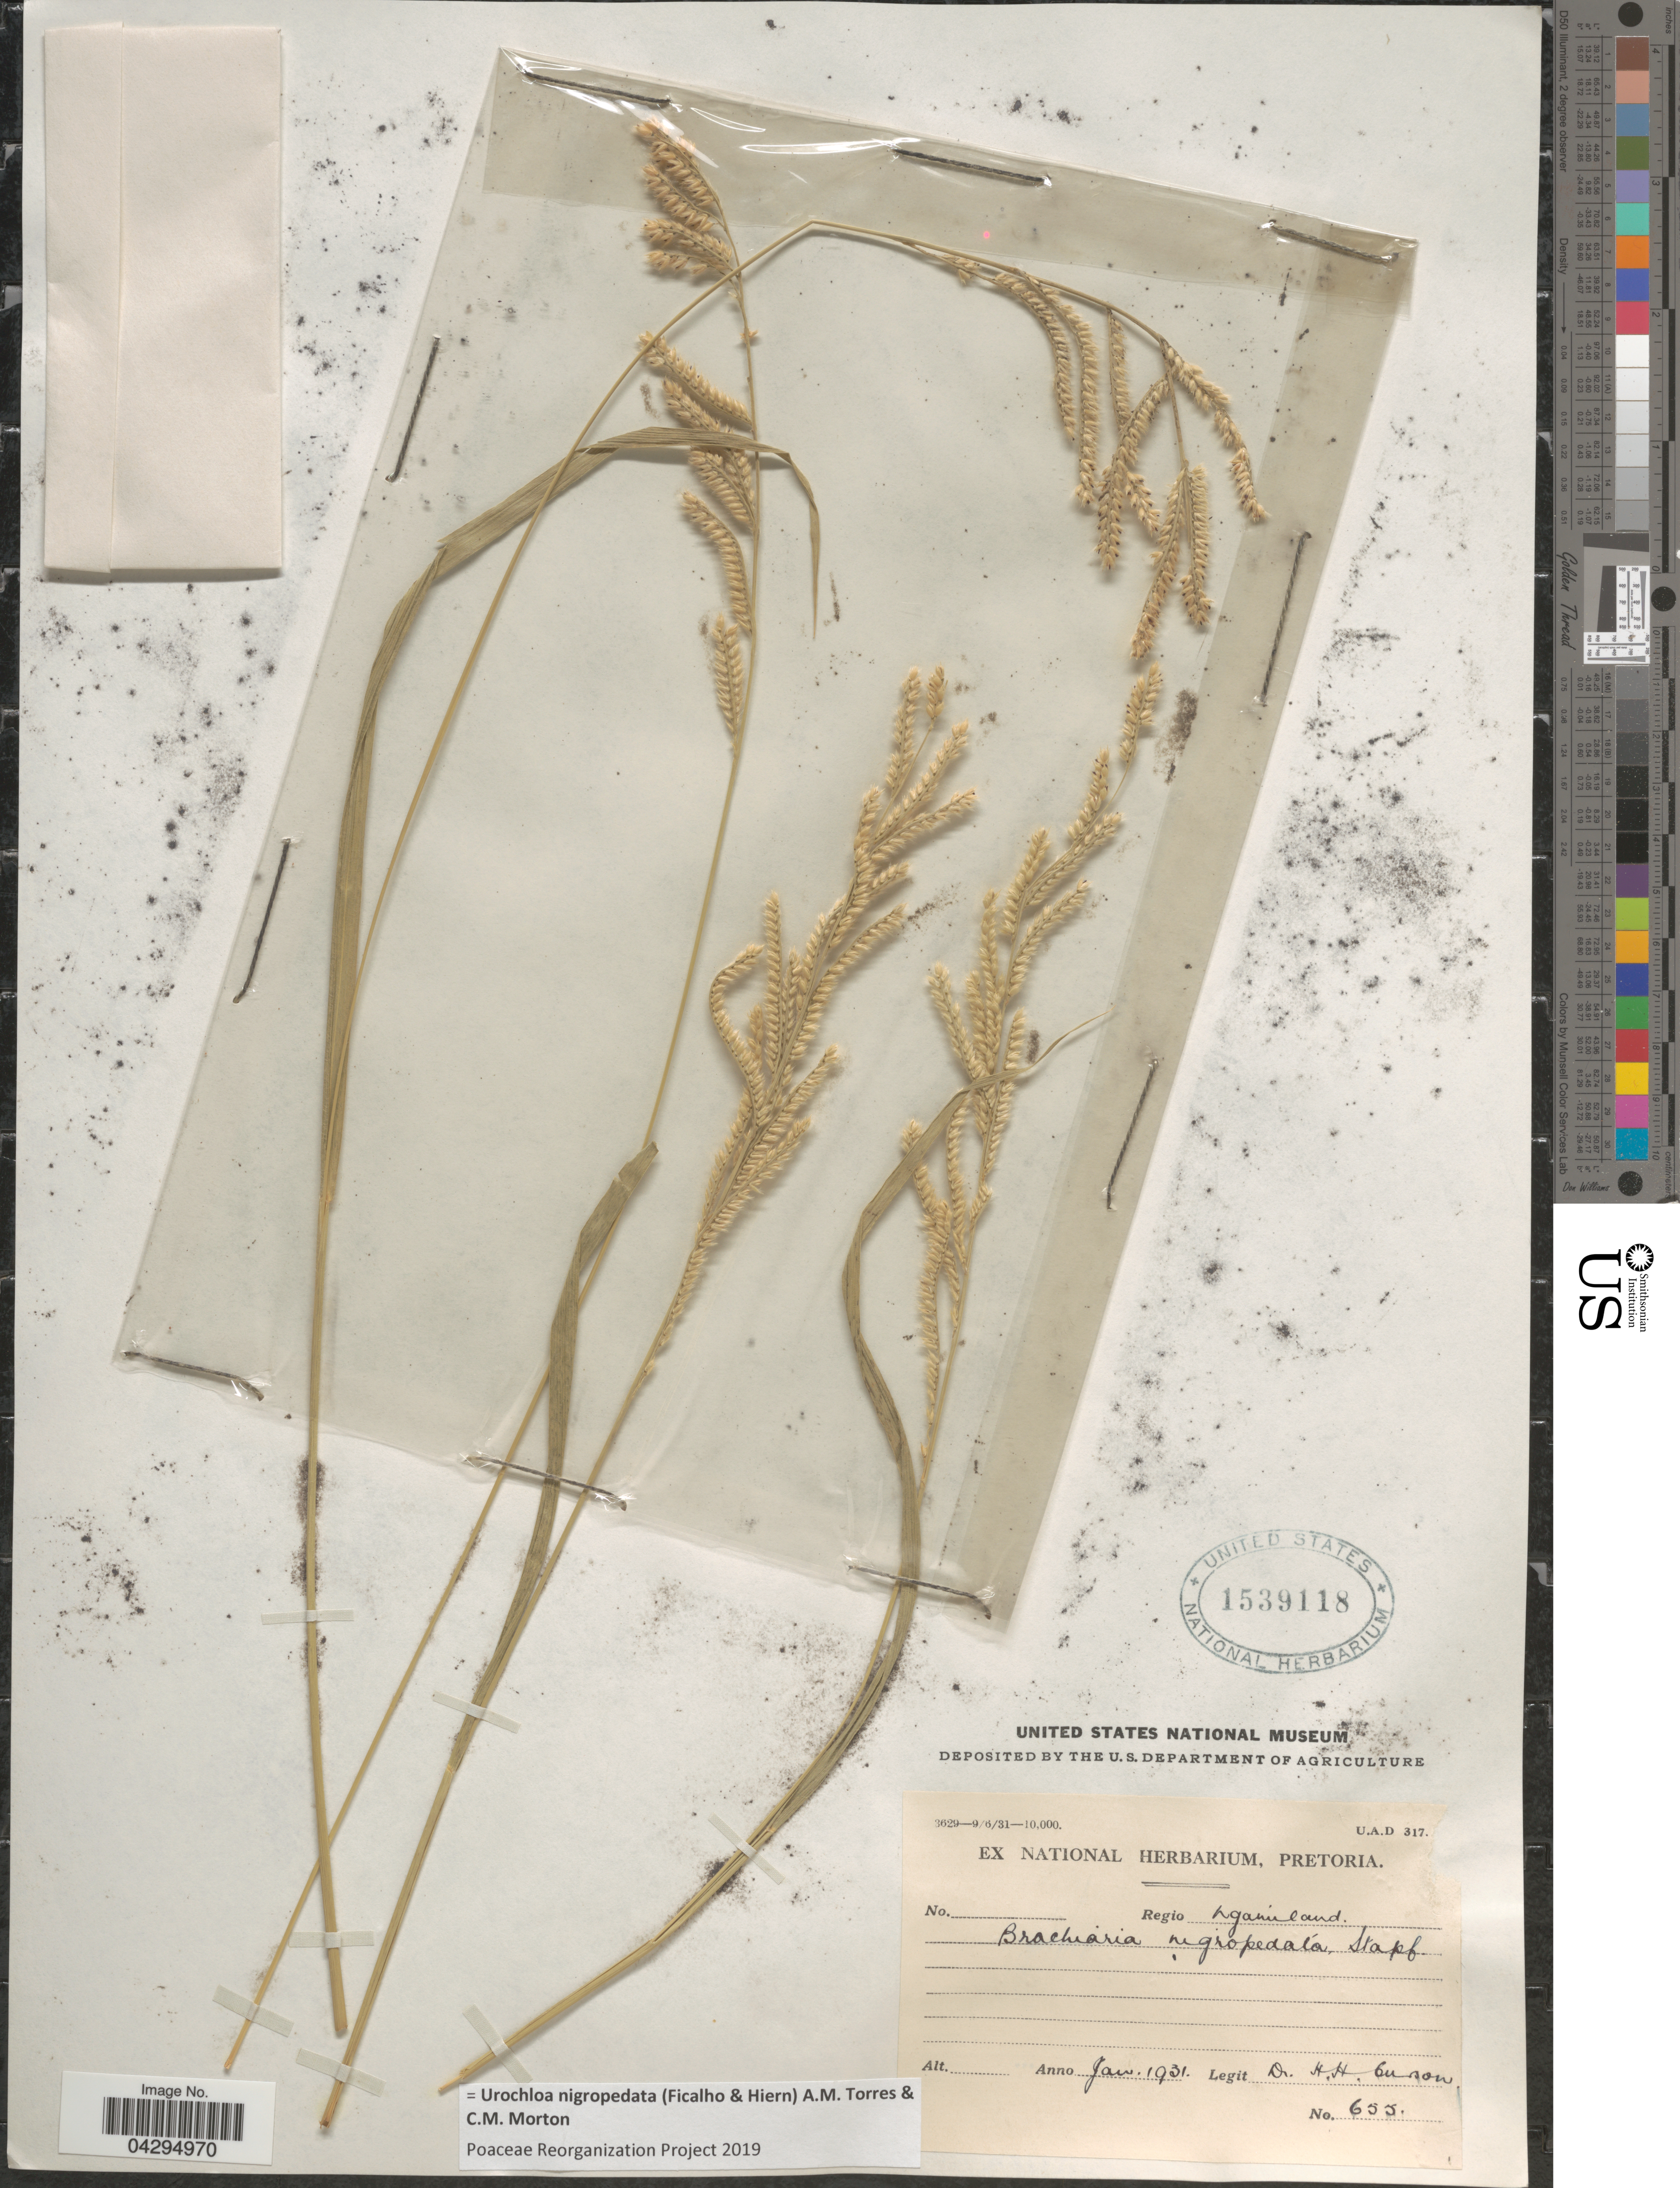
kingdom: Plantae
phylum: Tracheophyta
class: Liliopsida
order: Poales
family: Poaceae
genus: Urochloa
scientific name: Urochloa nigropedata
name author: (Ficalho & Hiern) A.M. Torres & C.M. Morton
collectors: Curson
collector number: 655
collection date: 1931-01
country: Botswana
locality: Regio Ngamiland.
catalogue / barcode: US 1539118